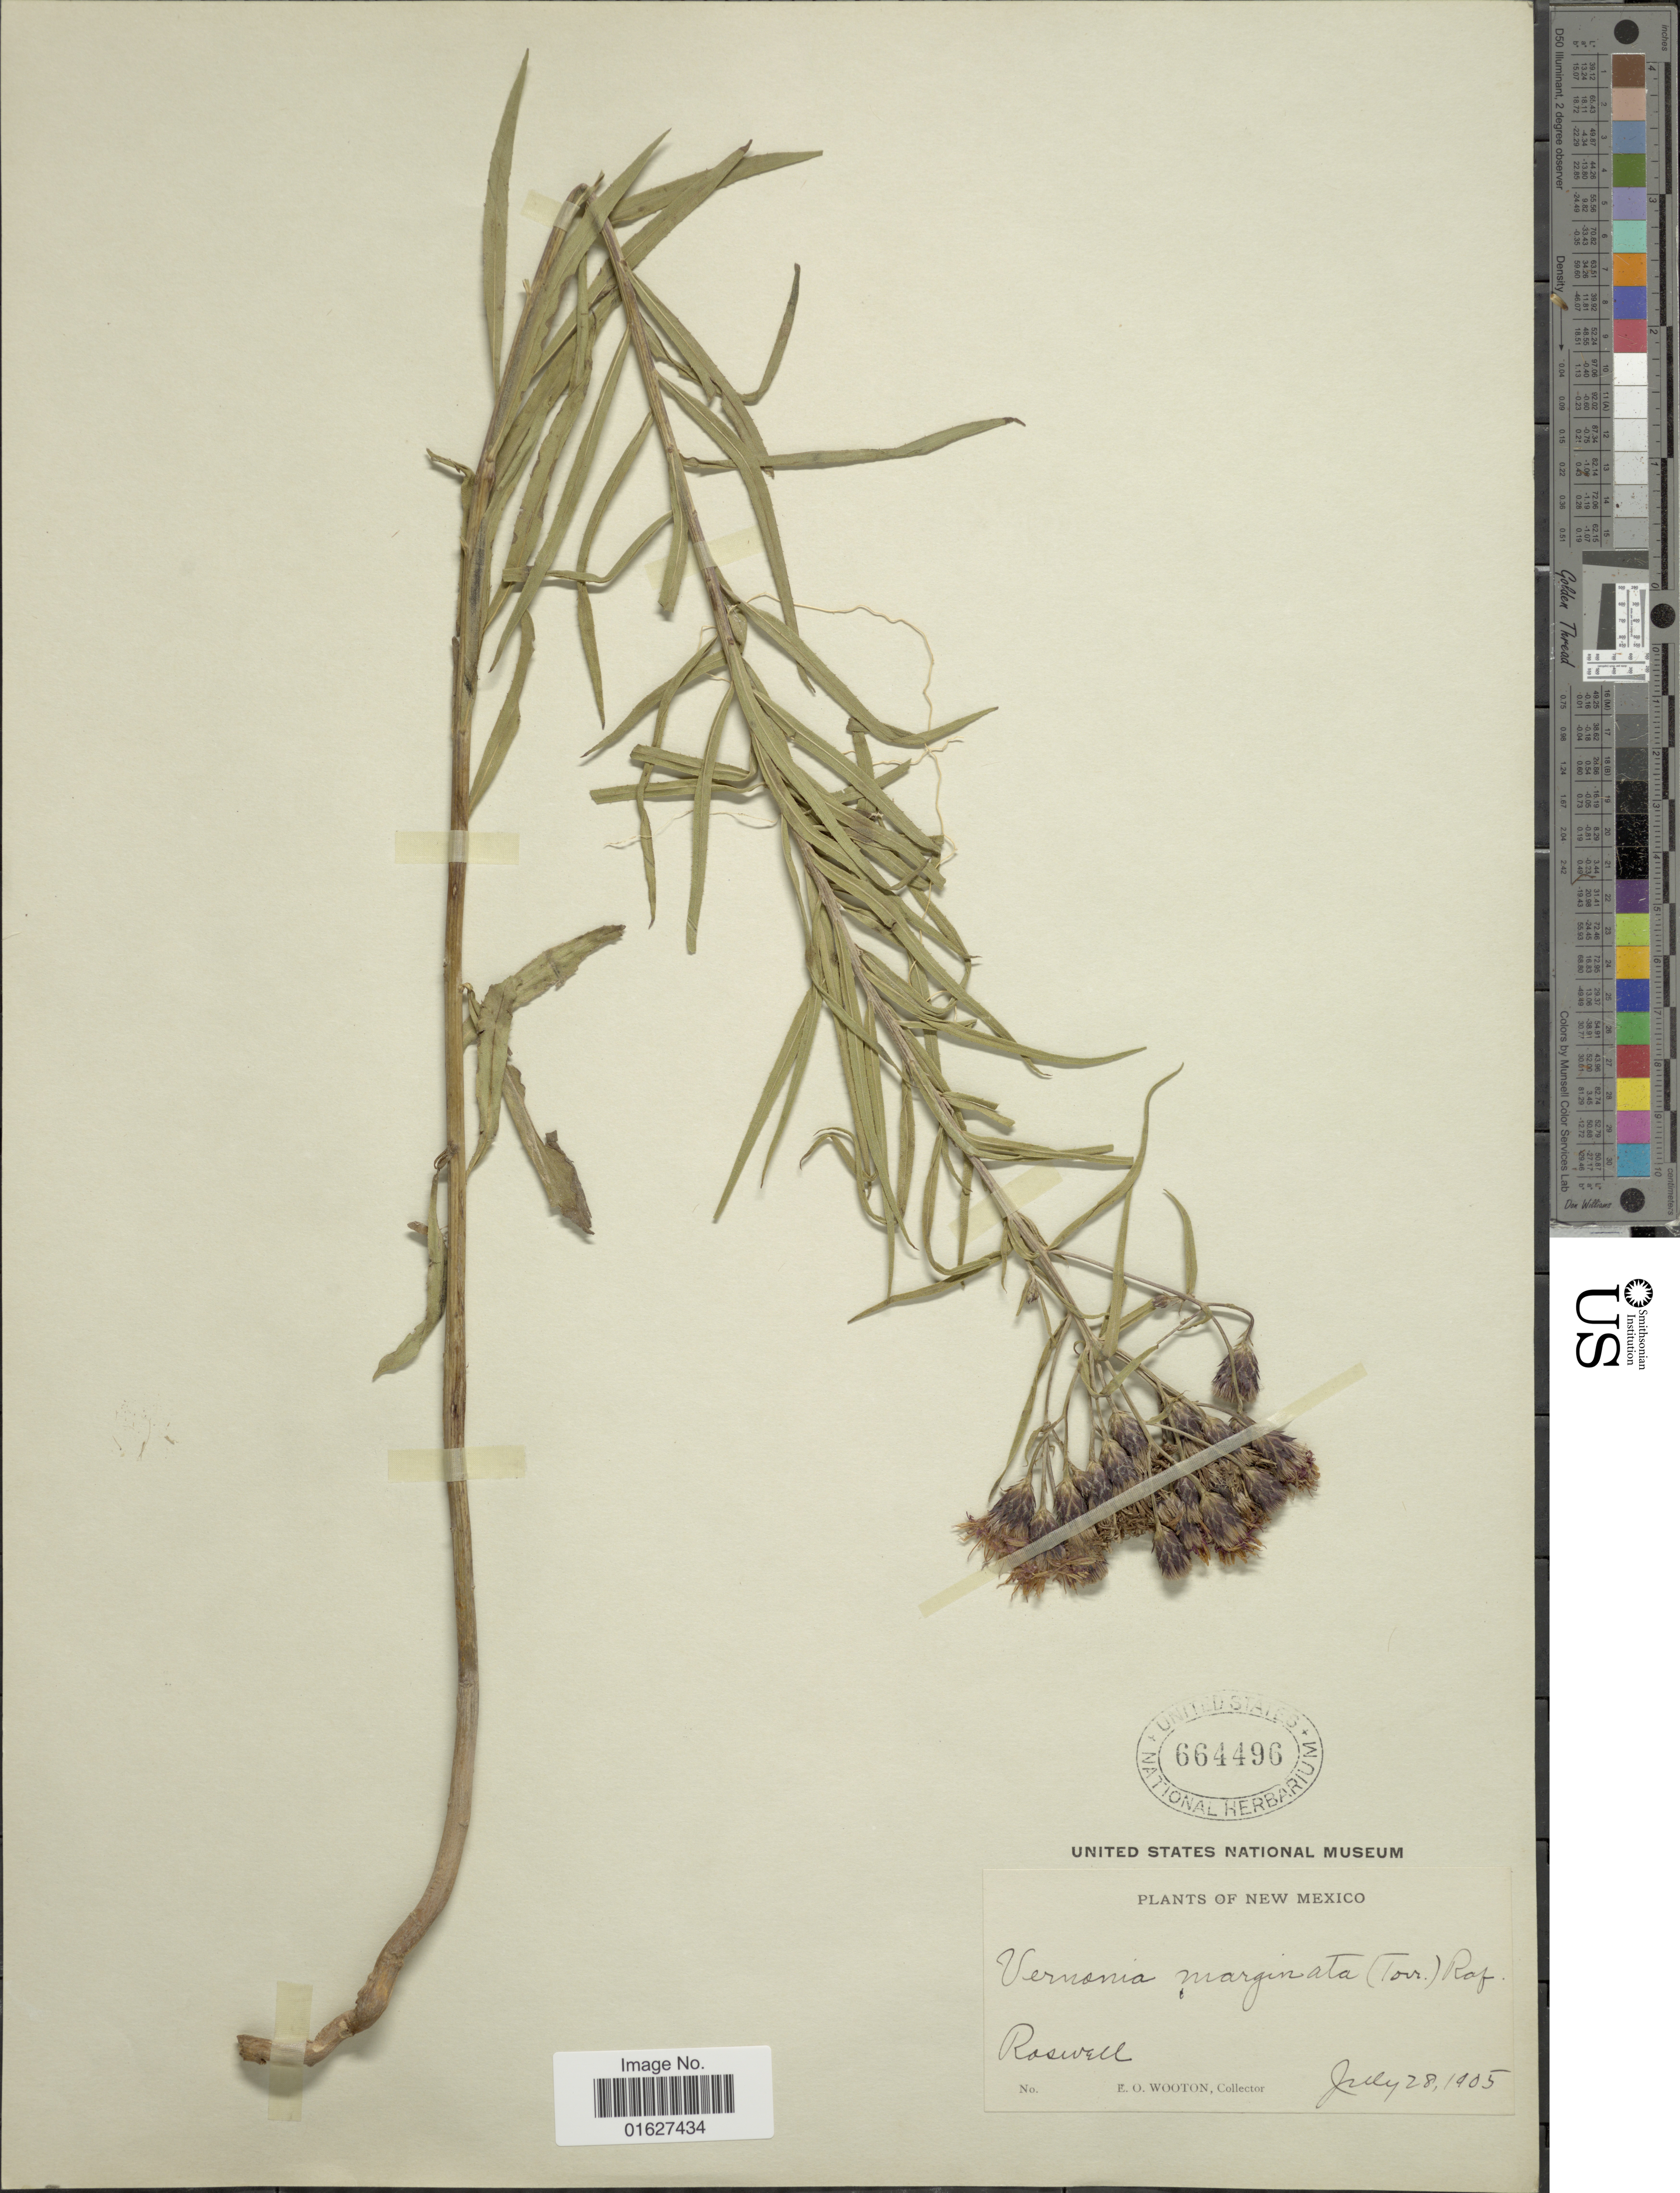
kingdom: Plantae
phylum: Tracheophyta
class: Magnoliopsida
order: Asterales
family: Asteraceae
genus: Vernonia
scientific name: Vernonia marginata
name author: (Torr.) Raf.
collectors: E. O. Wooton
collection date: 1905-07-28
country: United States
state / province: New Mexico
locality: Roswell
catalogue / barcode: US 664496